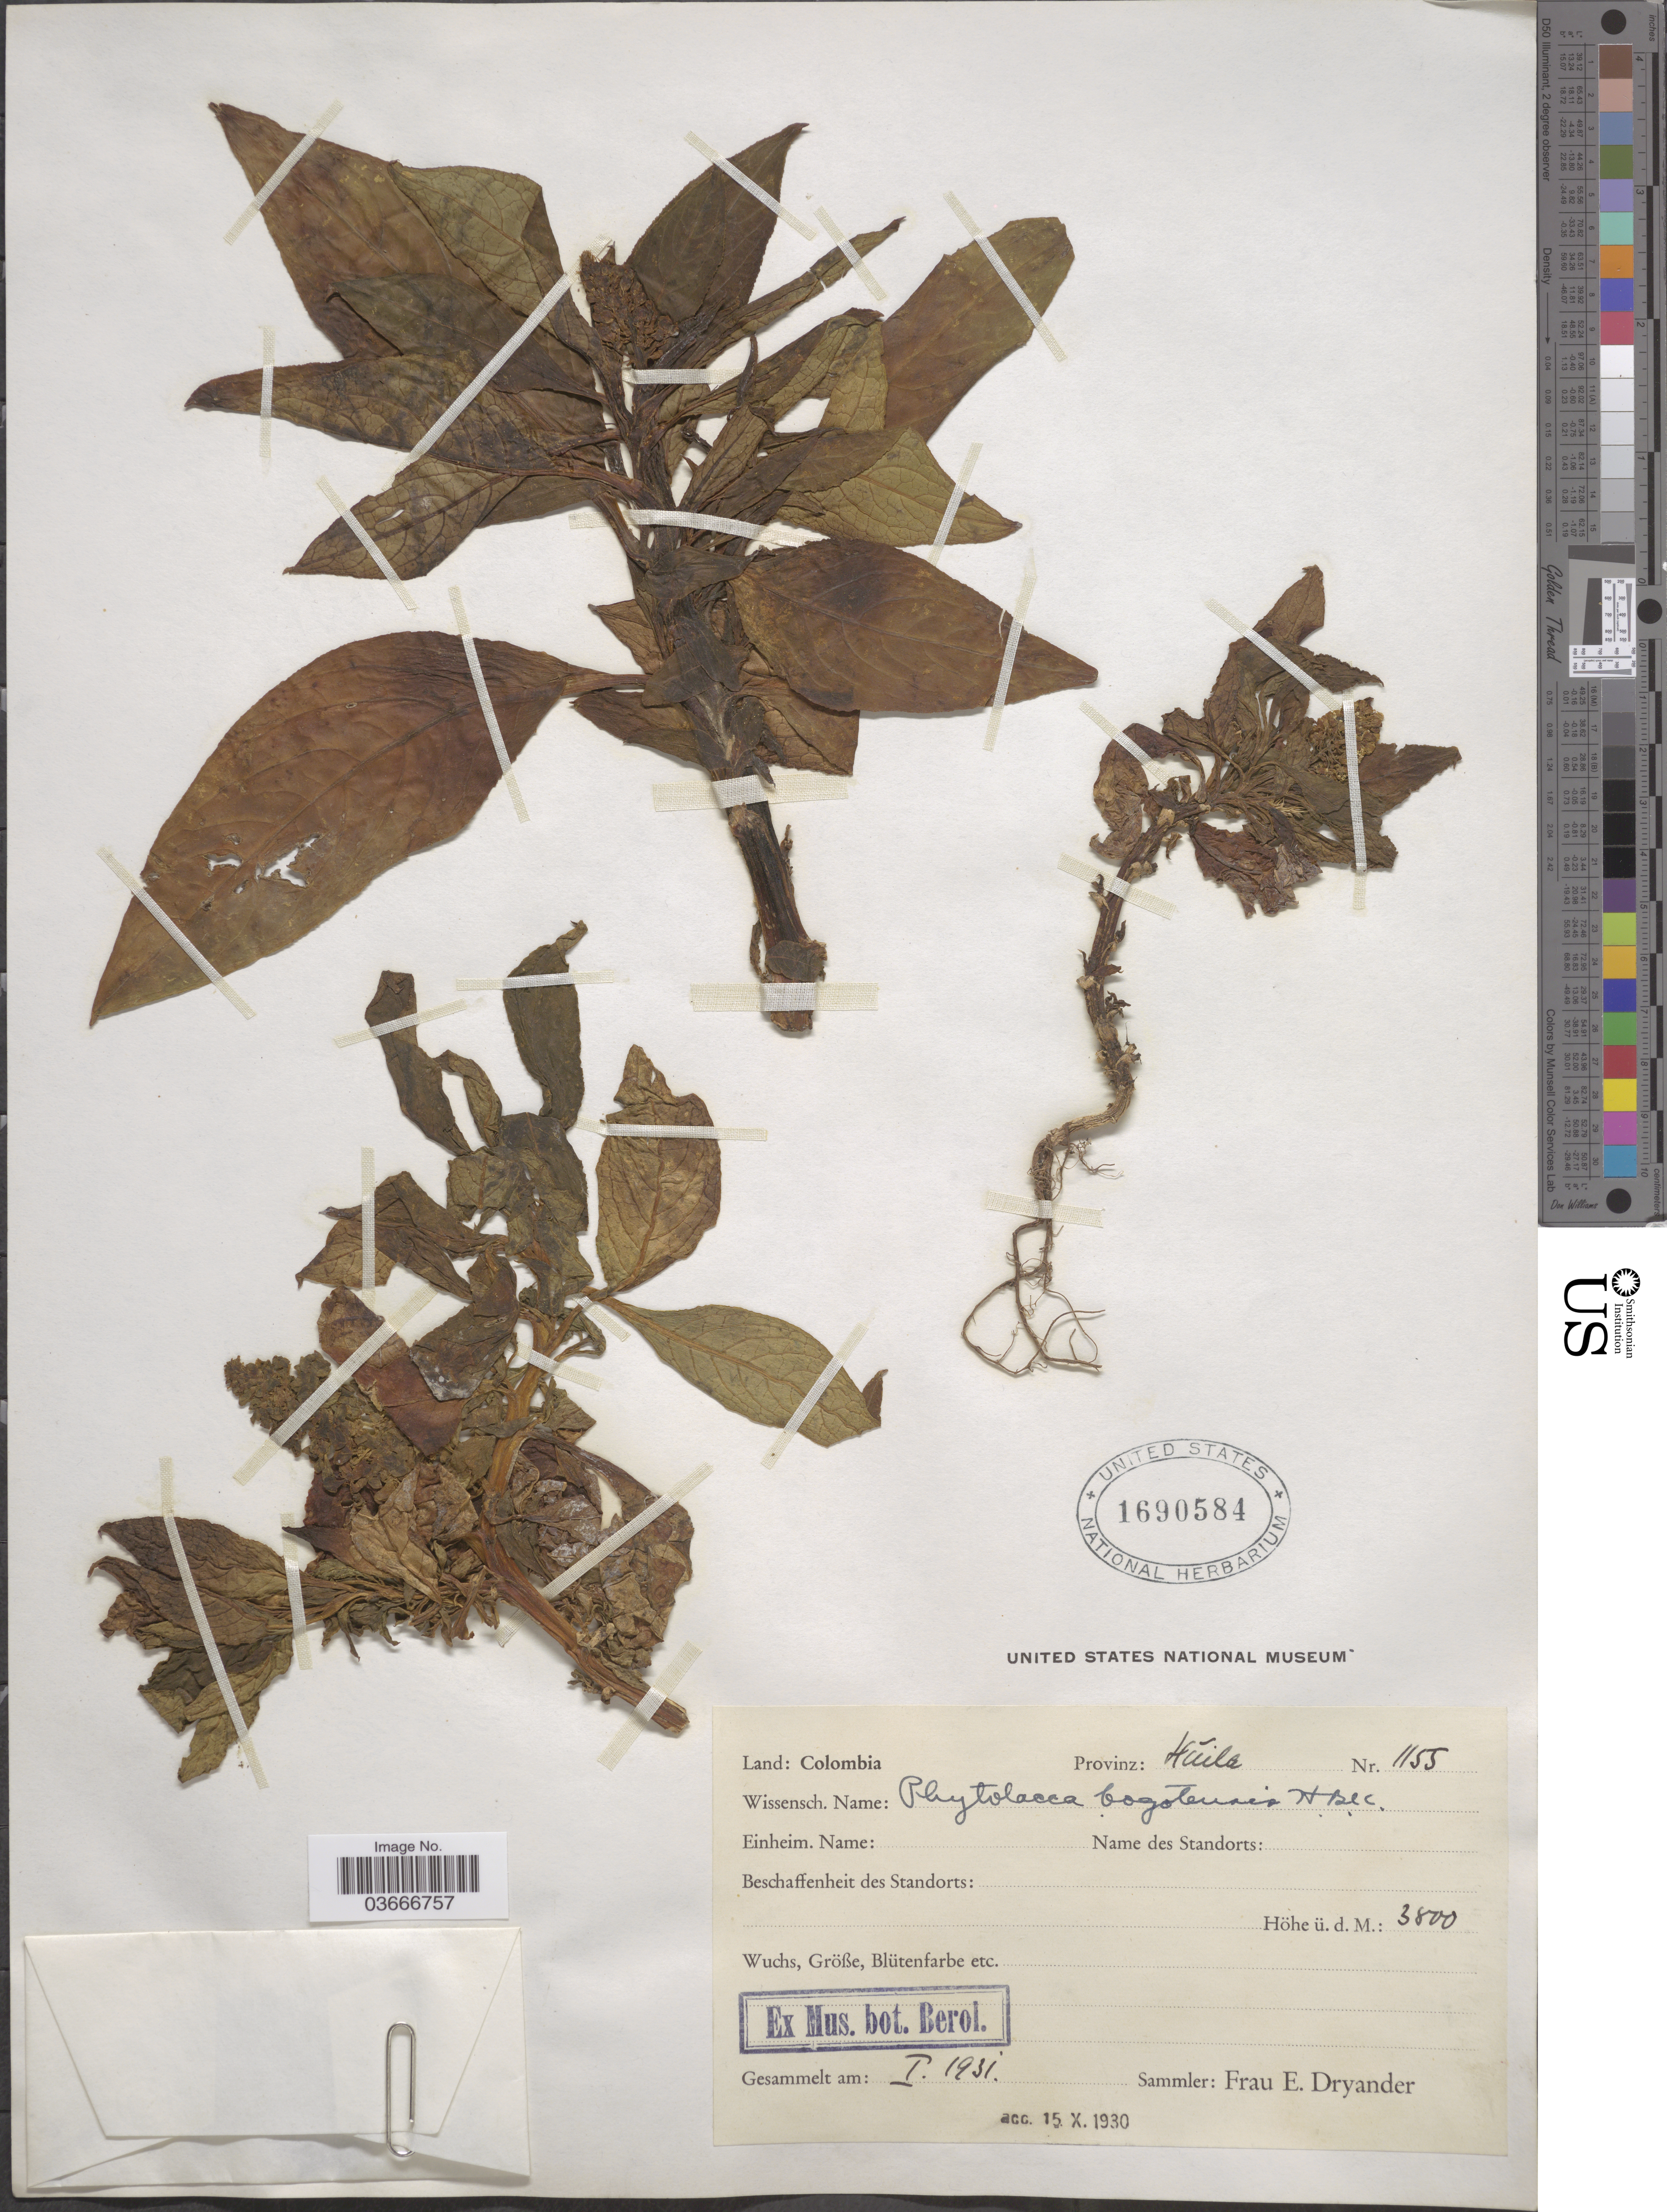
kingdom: Plantae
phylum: Tracheophyta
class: Magnoliopsida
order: Caryophyllales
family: Phytolaccaceae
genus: Phytolacca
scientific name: Phytolacca bogotensis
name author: Kunth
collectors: F. Dryander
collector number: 1155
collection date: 1931-01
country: Colombia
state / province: Huila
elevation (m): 3800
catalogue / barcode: US 1690584